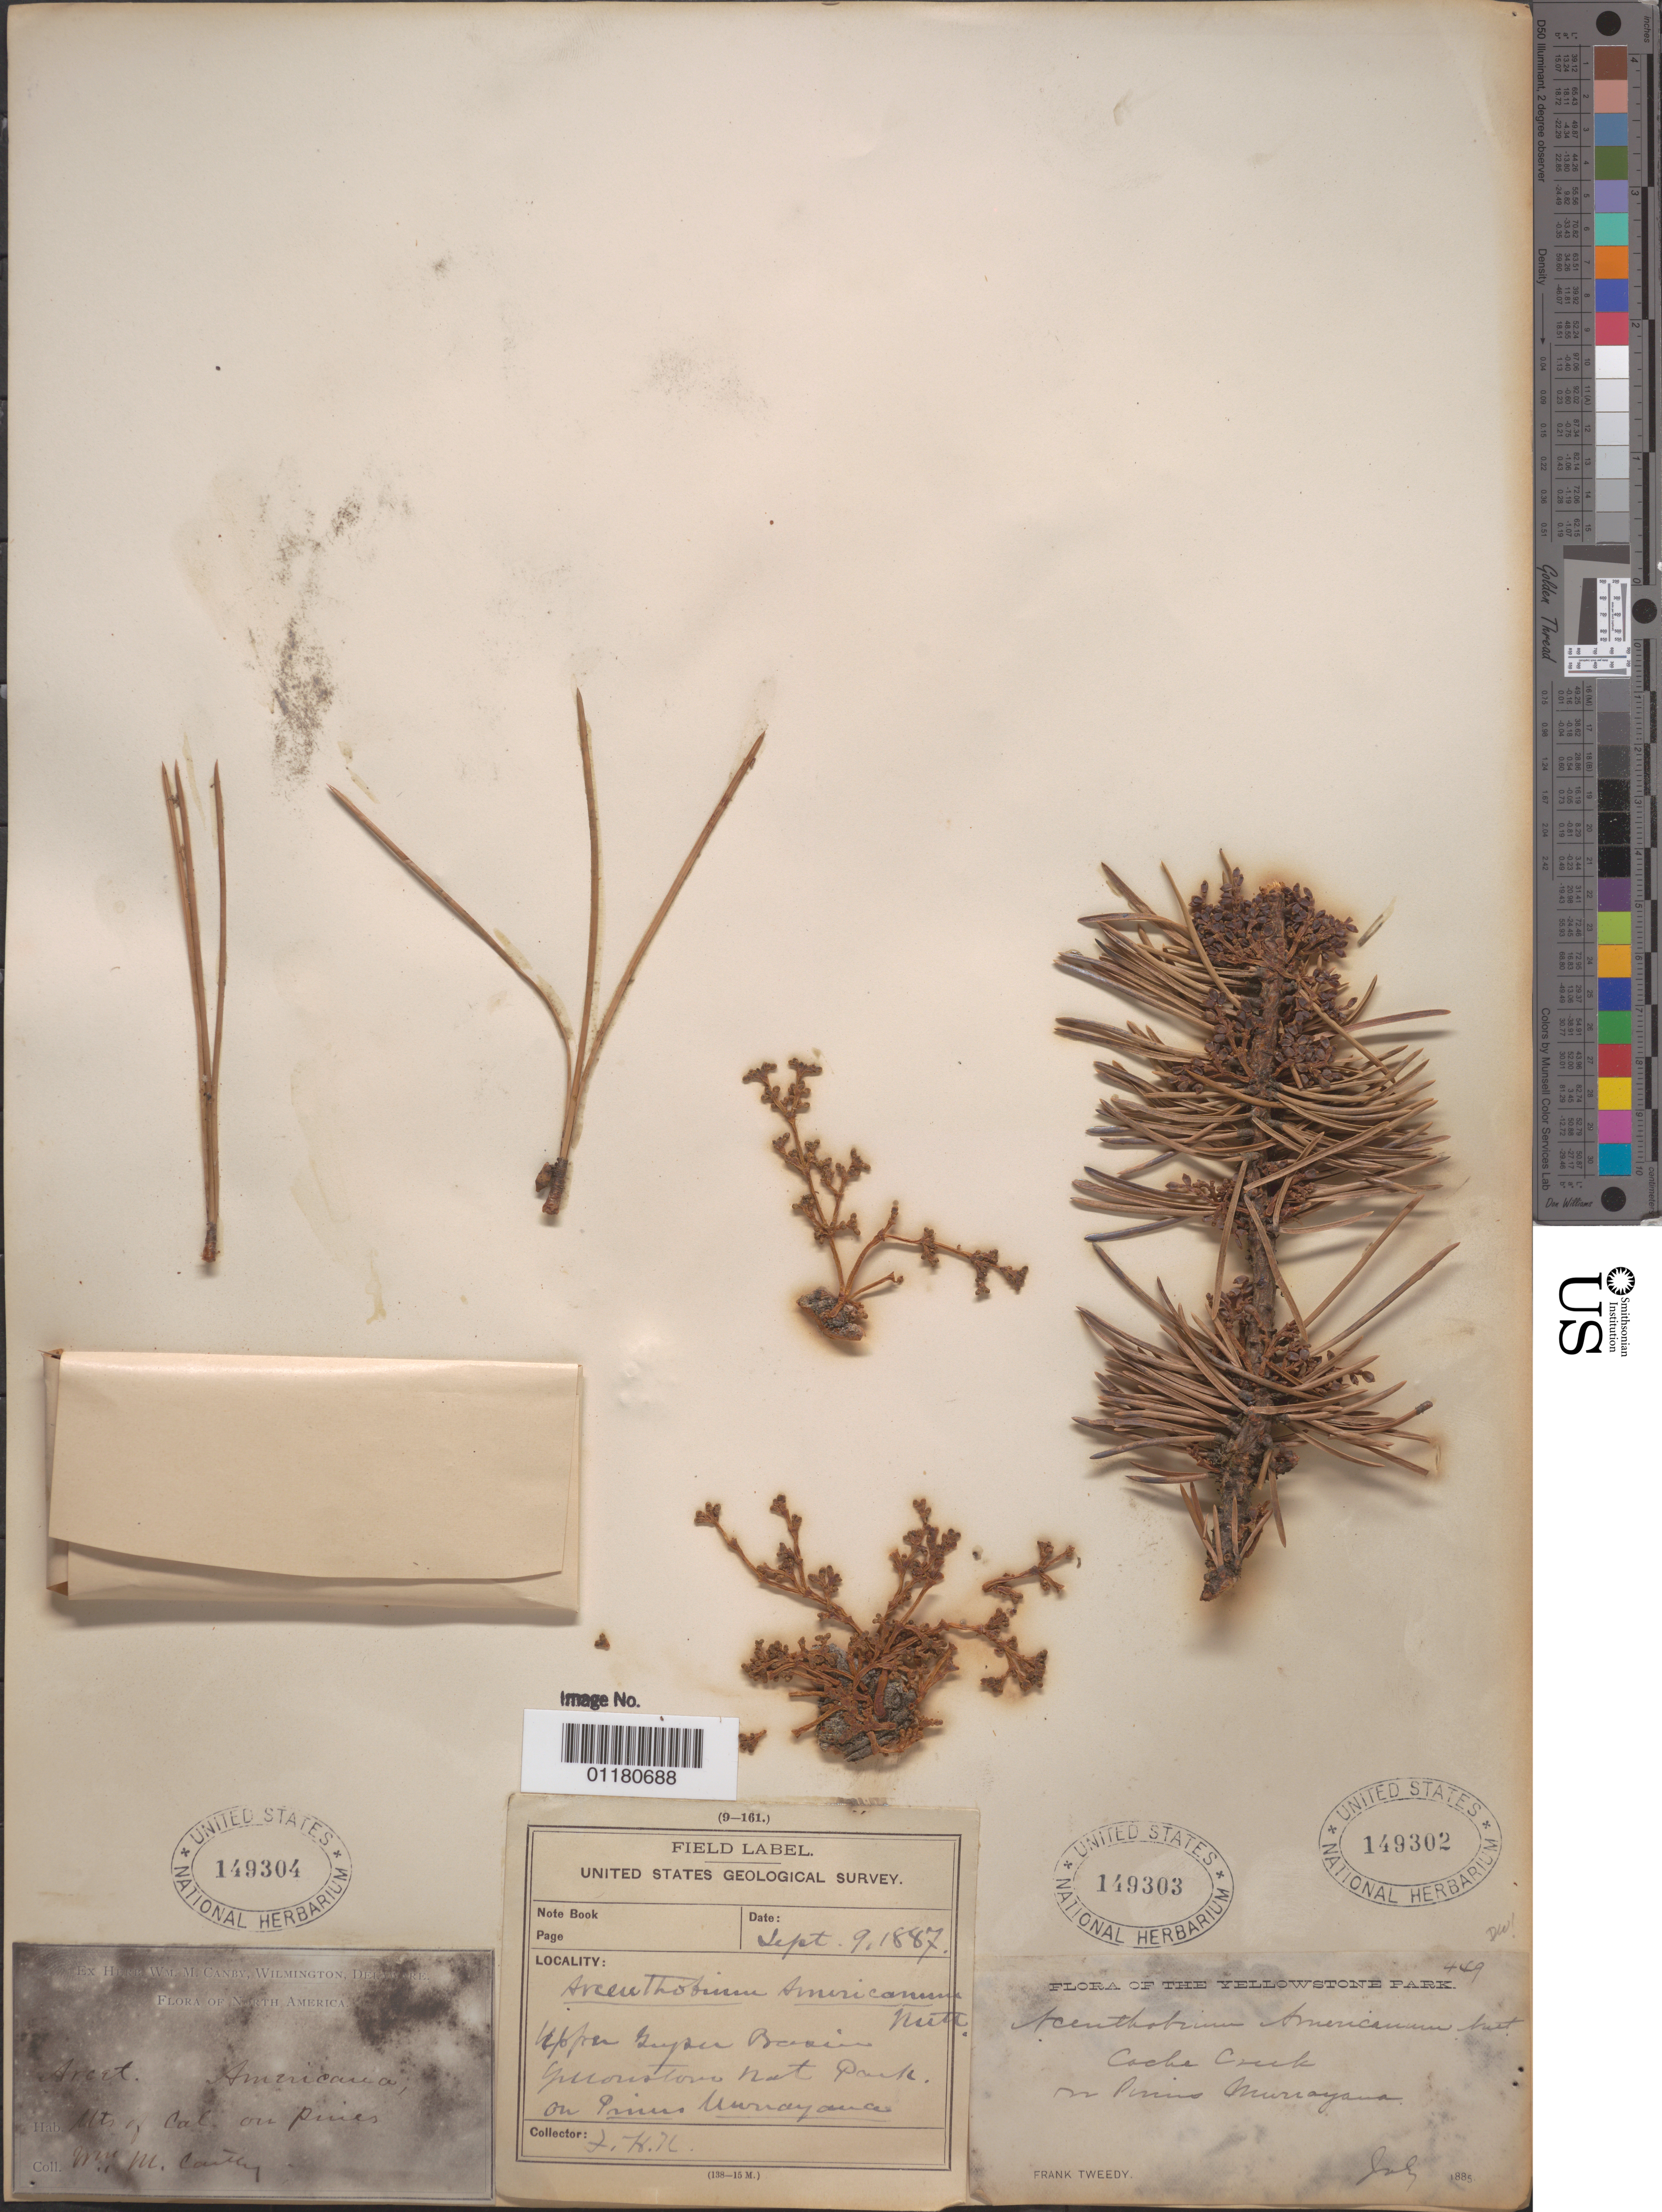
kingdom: Plantae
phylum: Tracheophyta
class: Magnoliopsida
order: Santalales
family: Viscaceae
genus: Arceuthobium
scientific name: Arceuthobium americanum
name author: Nutt. ex A. Gray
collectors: W. M. Canby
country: United States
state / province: California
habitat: On pines.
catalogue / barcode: US 149304-3